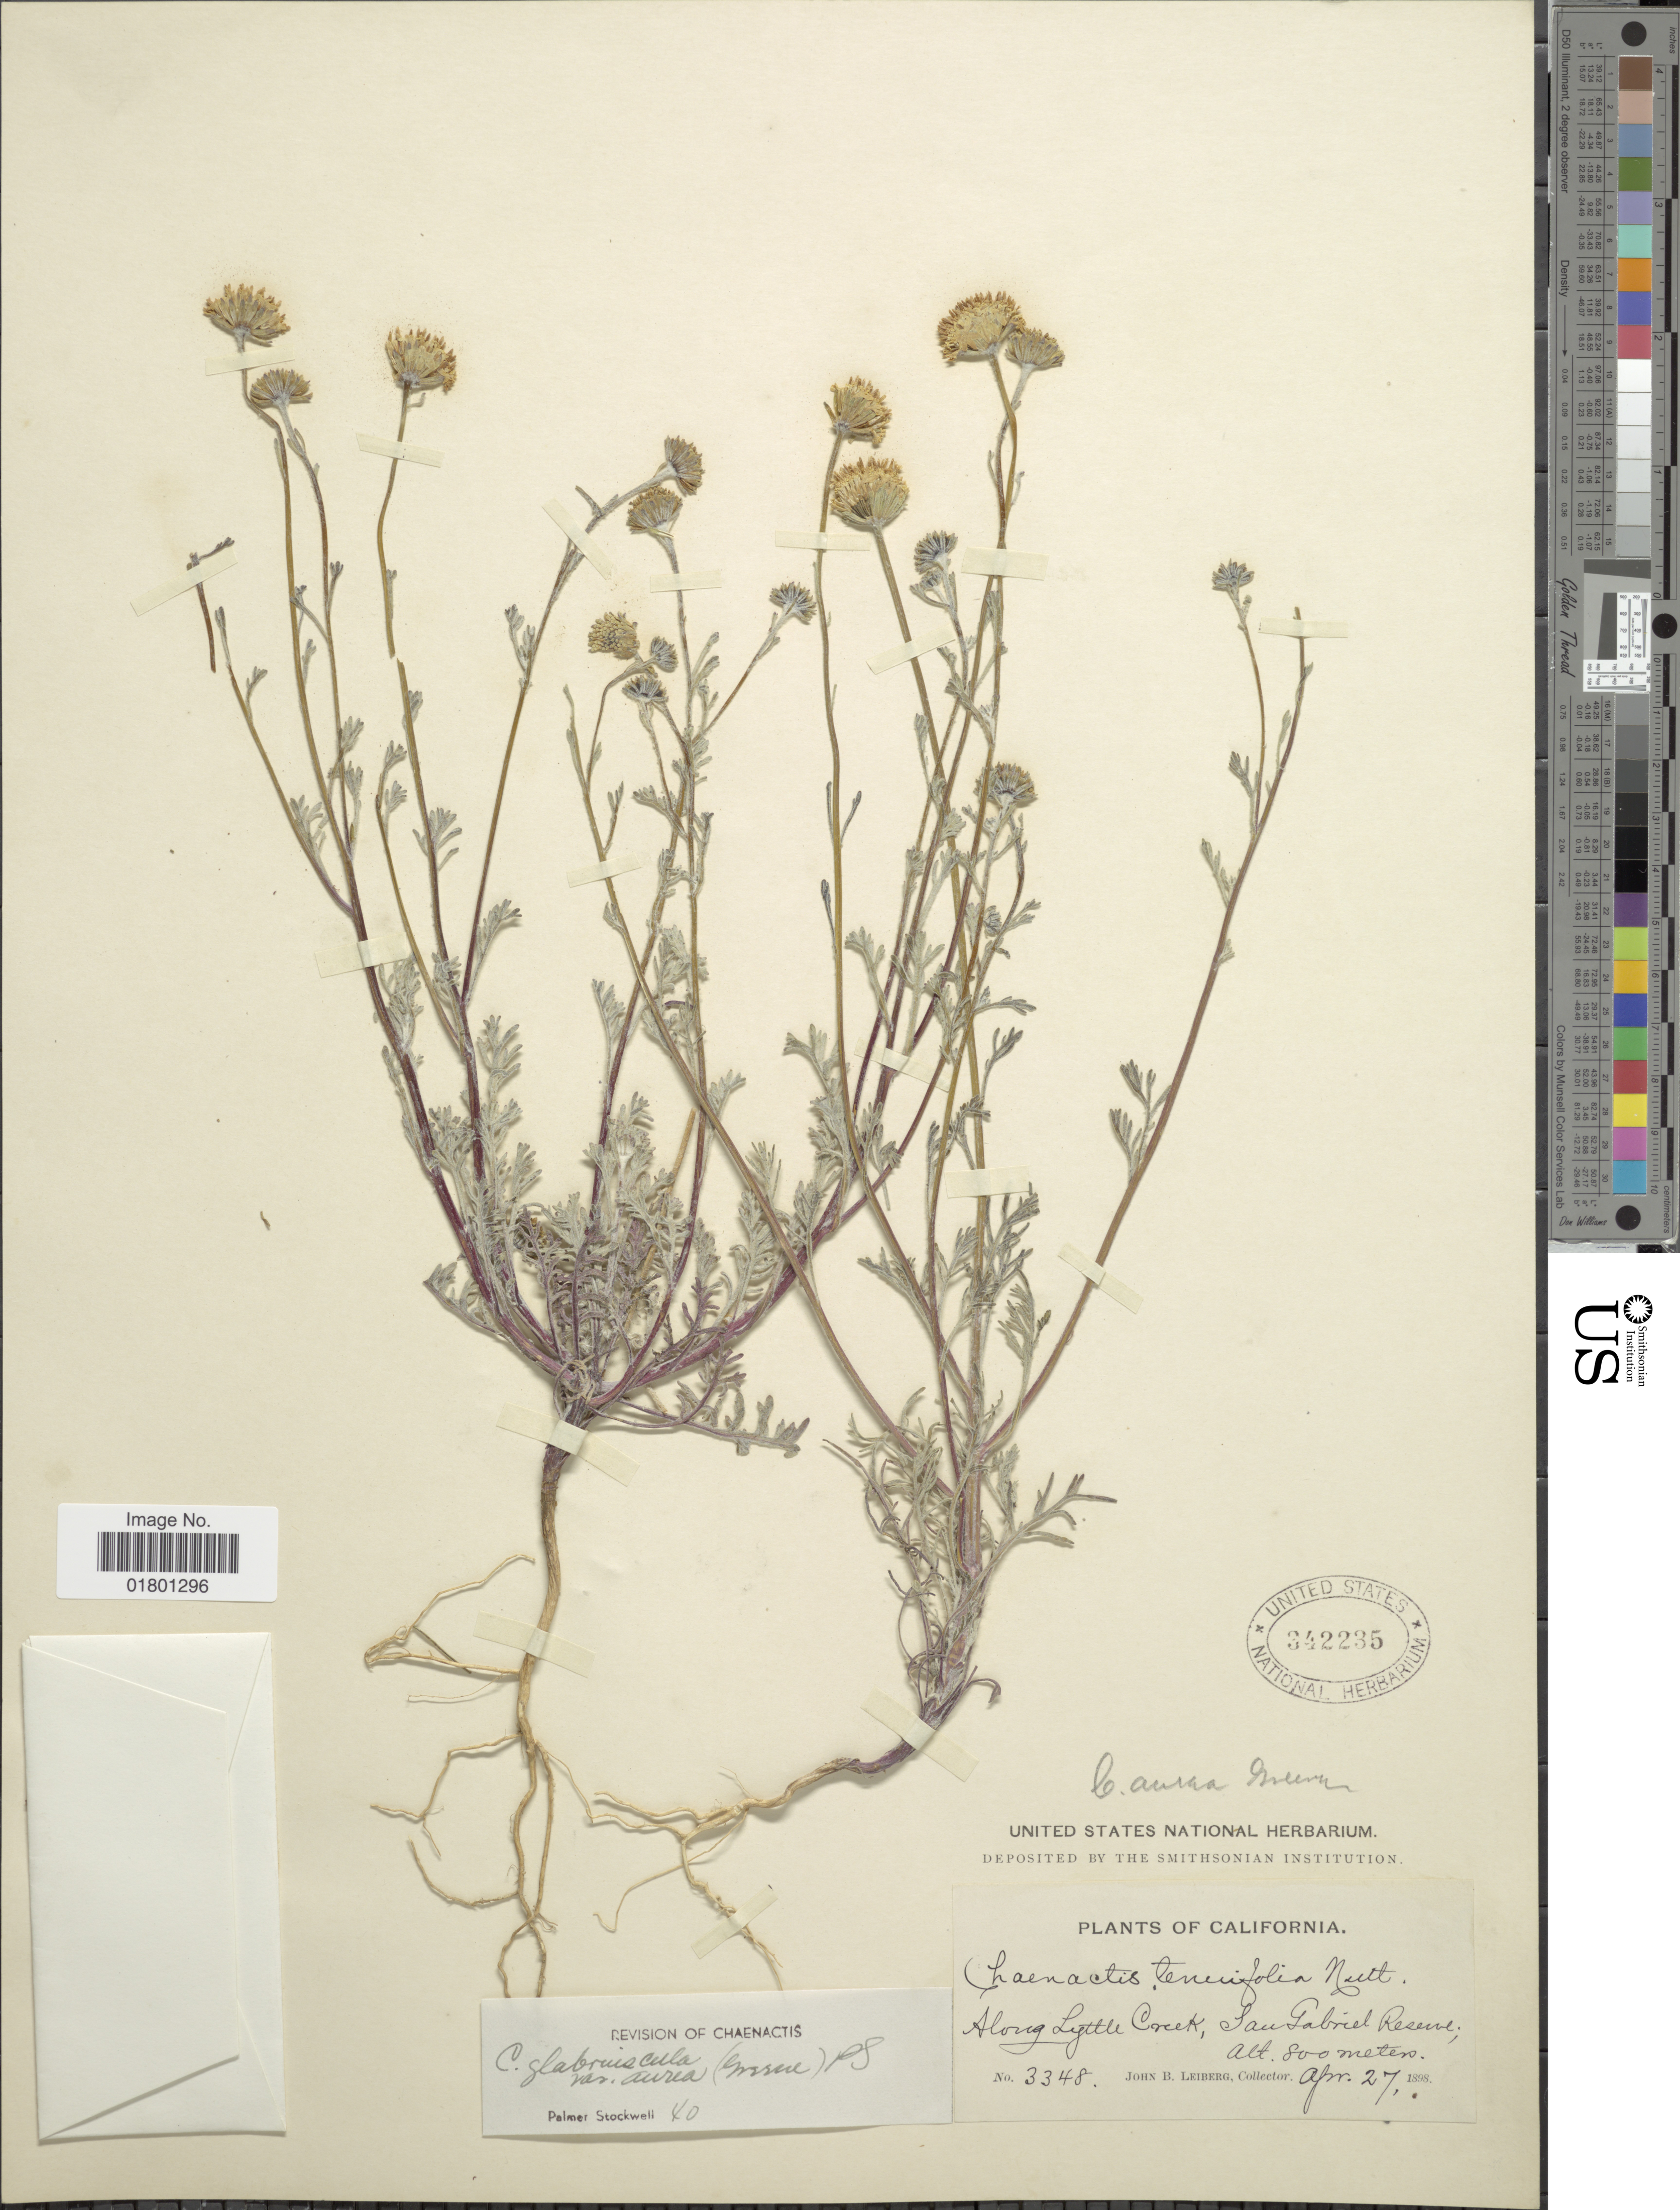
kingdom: Plantae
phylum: Tracheophyta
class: Magnoliopsida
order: Asterales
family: Asteraceae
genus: Chaenactis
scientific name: Chaenactis glabriuscula var. aurea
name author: (Greene ex Rydb.) Stockw.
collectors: J. B. Leiberg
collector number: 3348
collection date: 1898-04-27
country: United States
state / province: California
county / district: Los Angeles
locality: Along Lyttle Creek, San Gabriel Reserve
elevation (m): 800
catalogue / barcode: US 342235